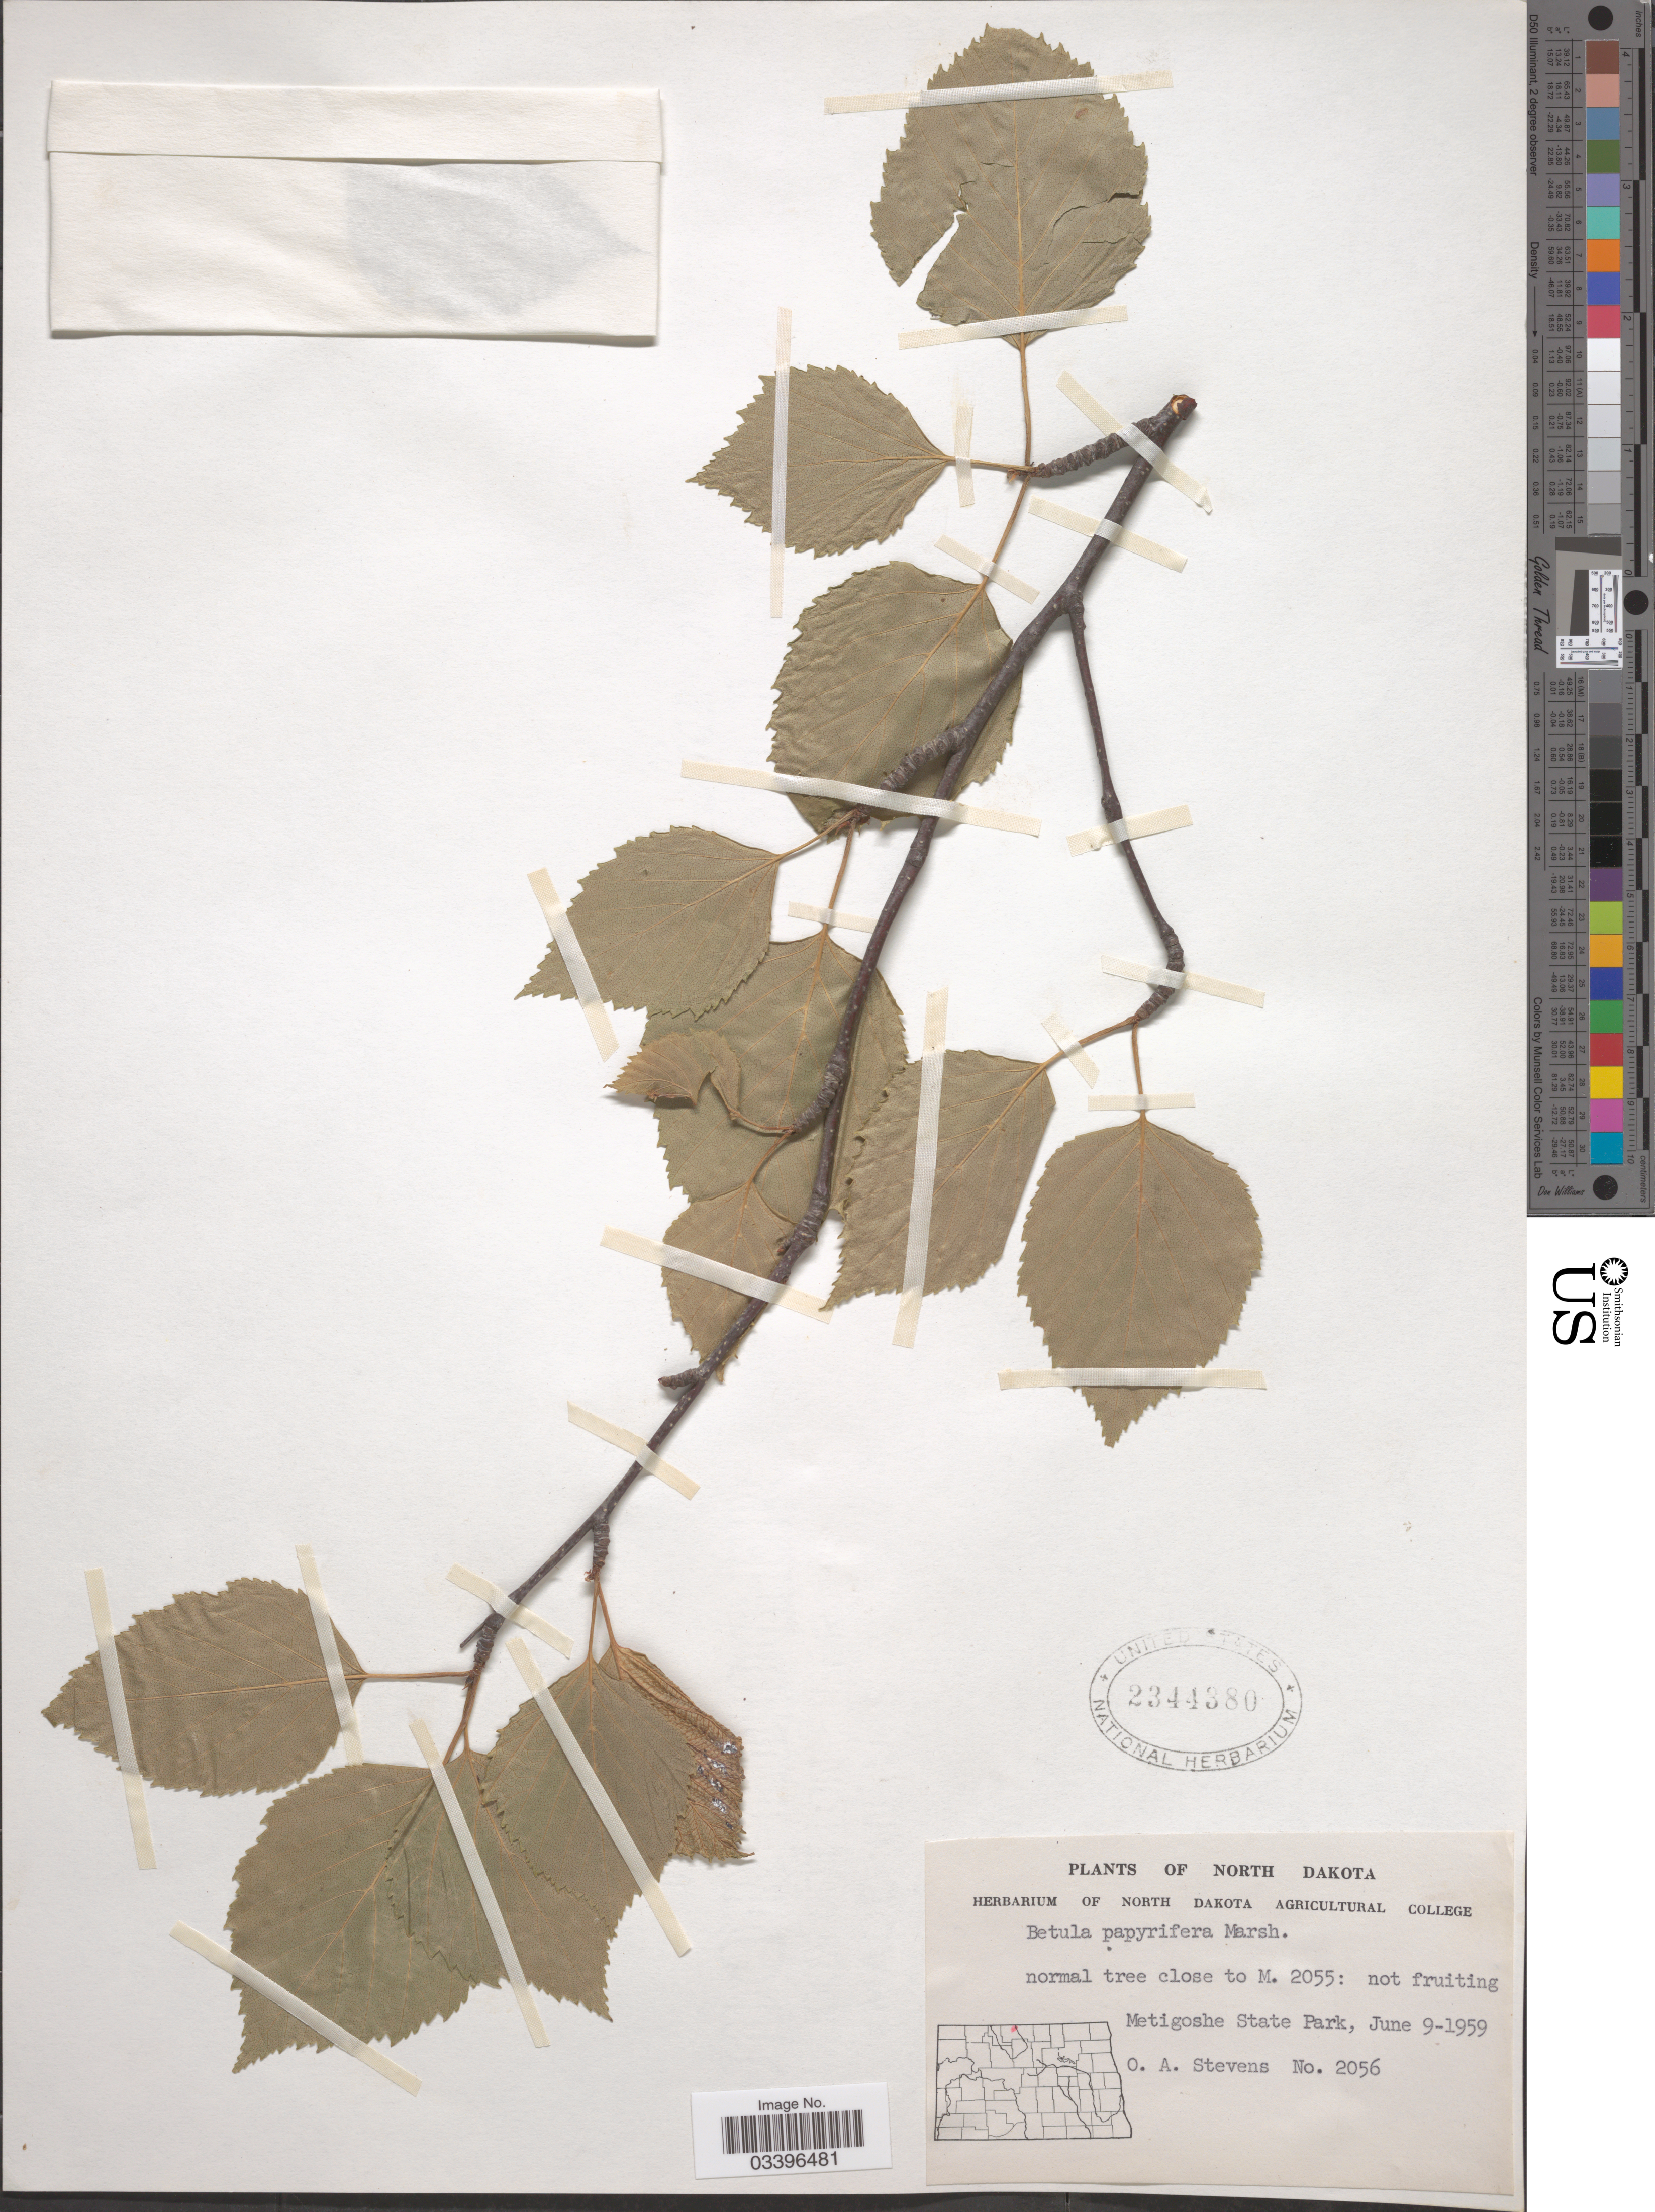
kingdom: Plantae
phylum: Tracheophyta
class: Magnoliopsida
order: Fagales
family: Betulaceae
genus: Betula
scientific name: Betula papyrifera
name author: Marshall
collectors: O. A. Stevens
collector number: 2056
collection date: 1959-06-09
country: United States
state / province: North Dakota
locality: Metigoshe State Park.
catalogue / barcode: US 2344380